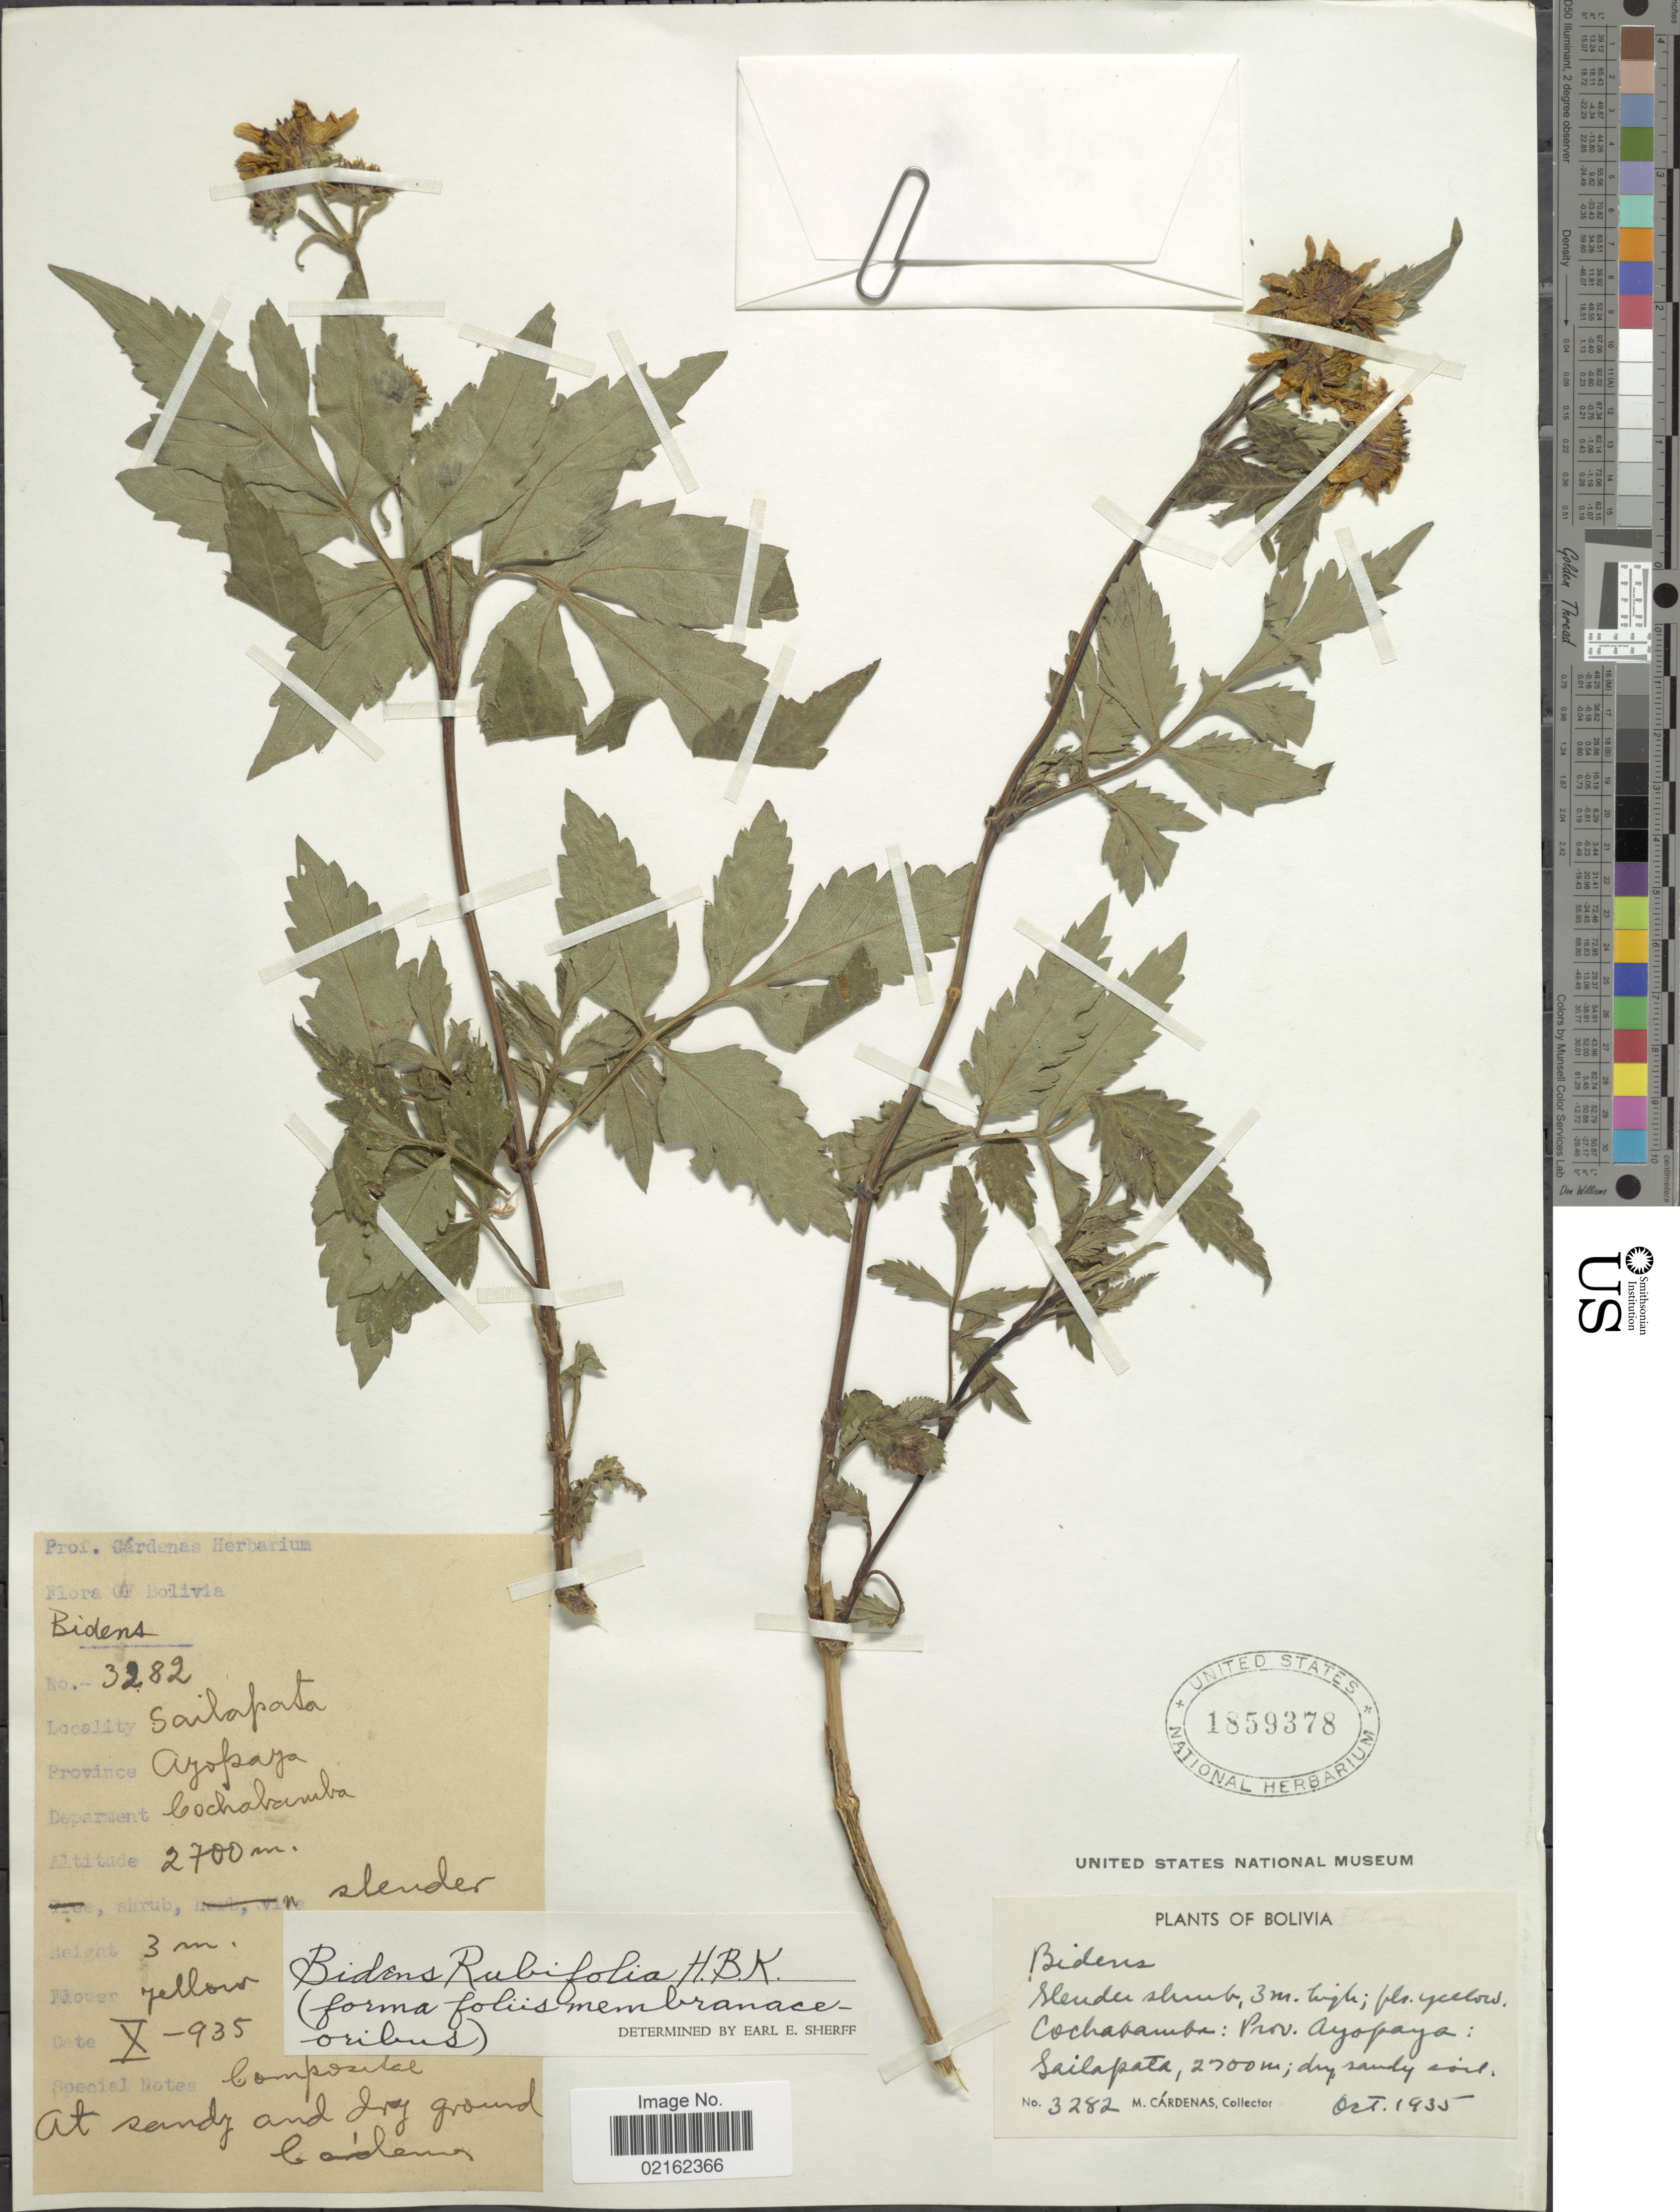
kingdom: Plantae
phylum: Tracheophyta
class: Magnoliopsida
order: Asterales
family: Asteraceae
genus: Bidens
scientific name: Bidens rubifolia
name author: Kunth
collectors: M. Cárdenas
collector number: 3282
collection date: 1935-10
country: Bolivia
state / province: Cochabamba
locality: Prov. Ayopaya, Sailapata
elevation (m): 2700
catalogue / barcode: US 1859378